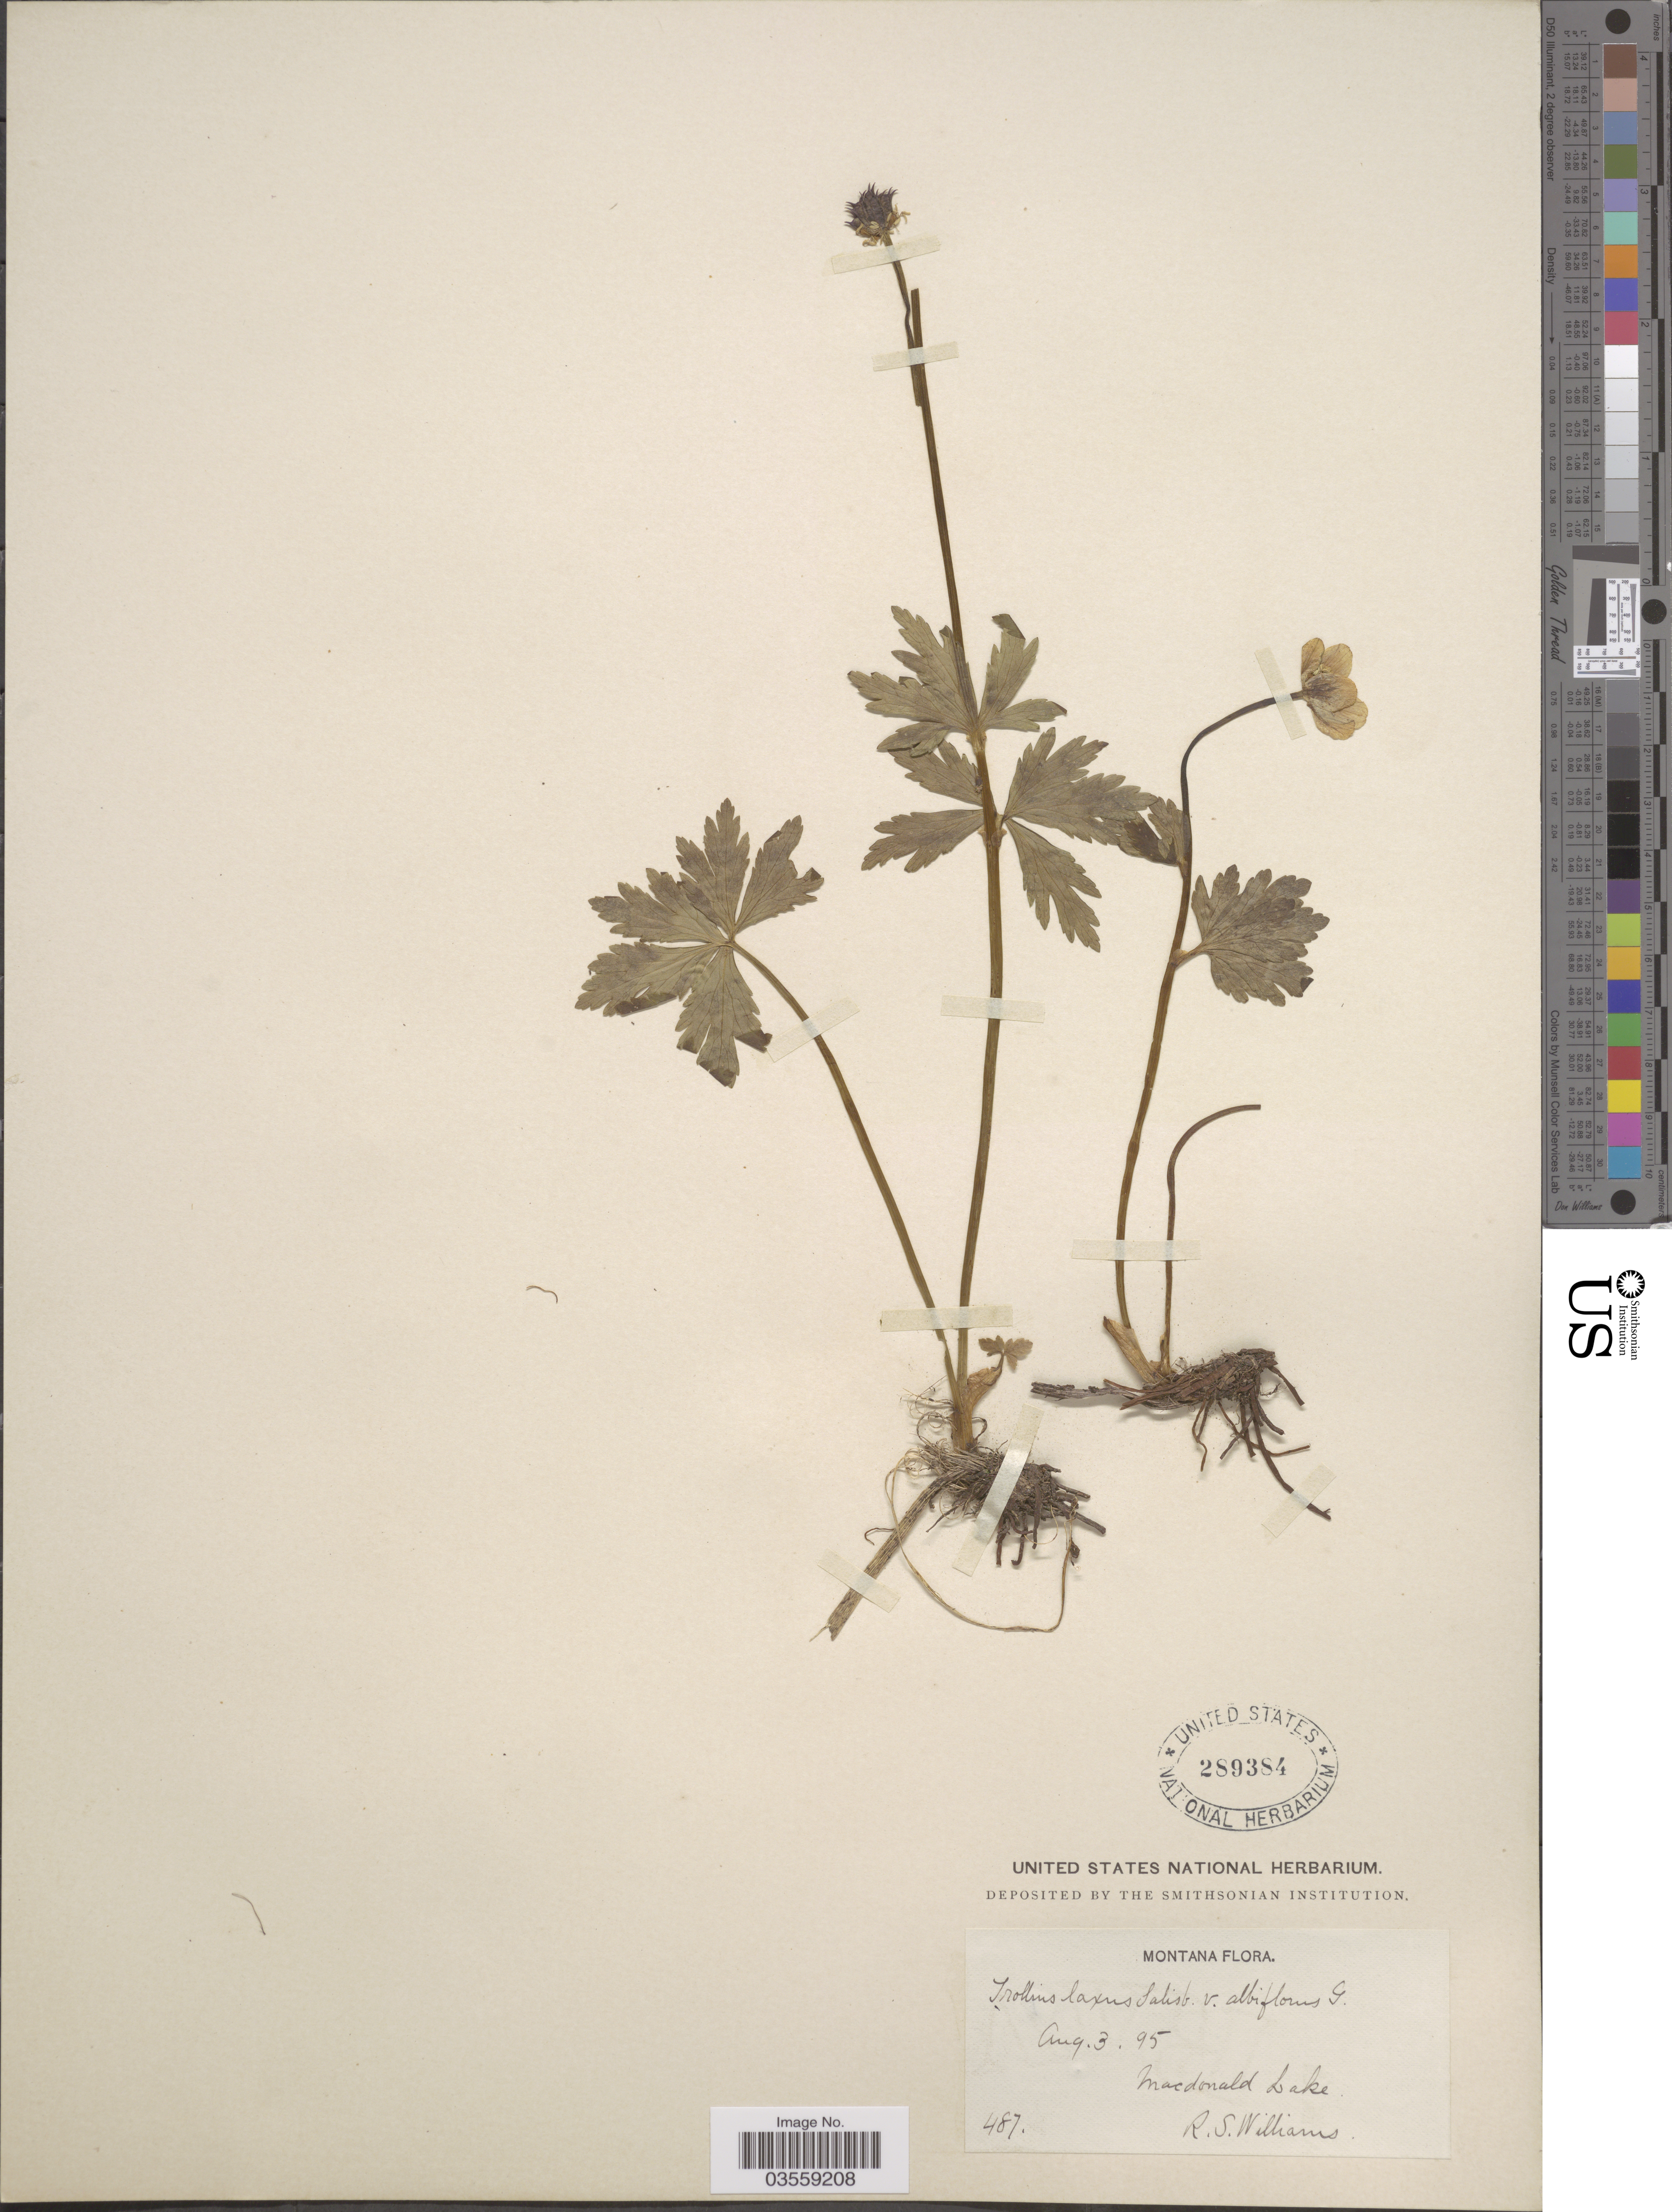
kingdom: Plantae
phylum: Tracheophyta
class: Magnoliopsida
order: Ranunculales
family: Ranunculaceae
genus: Trollius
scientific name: Trollius laxus var. albiflorus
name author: A. Gray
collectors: R. S. Williams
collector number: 487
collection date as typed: Transcribed d/m/y: 3/8/95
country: United States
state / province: Montana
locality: Macdonald Lake.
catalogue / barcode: US 289384